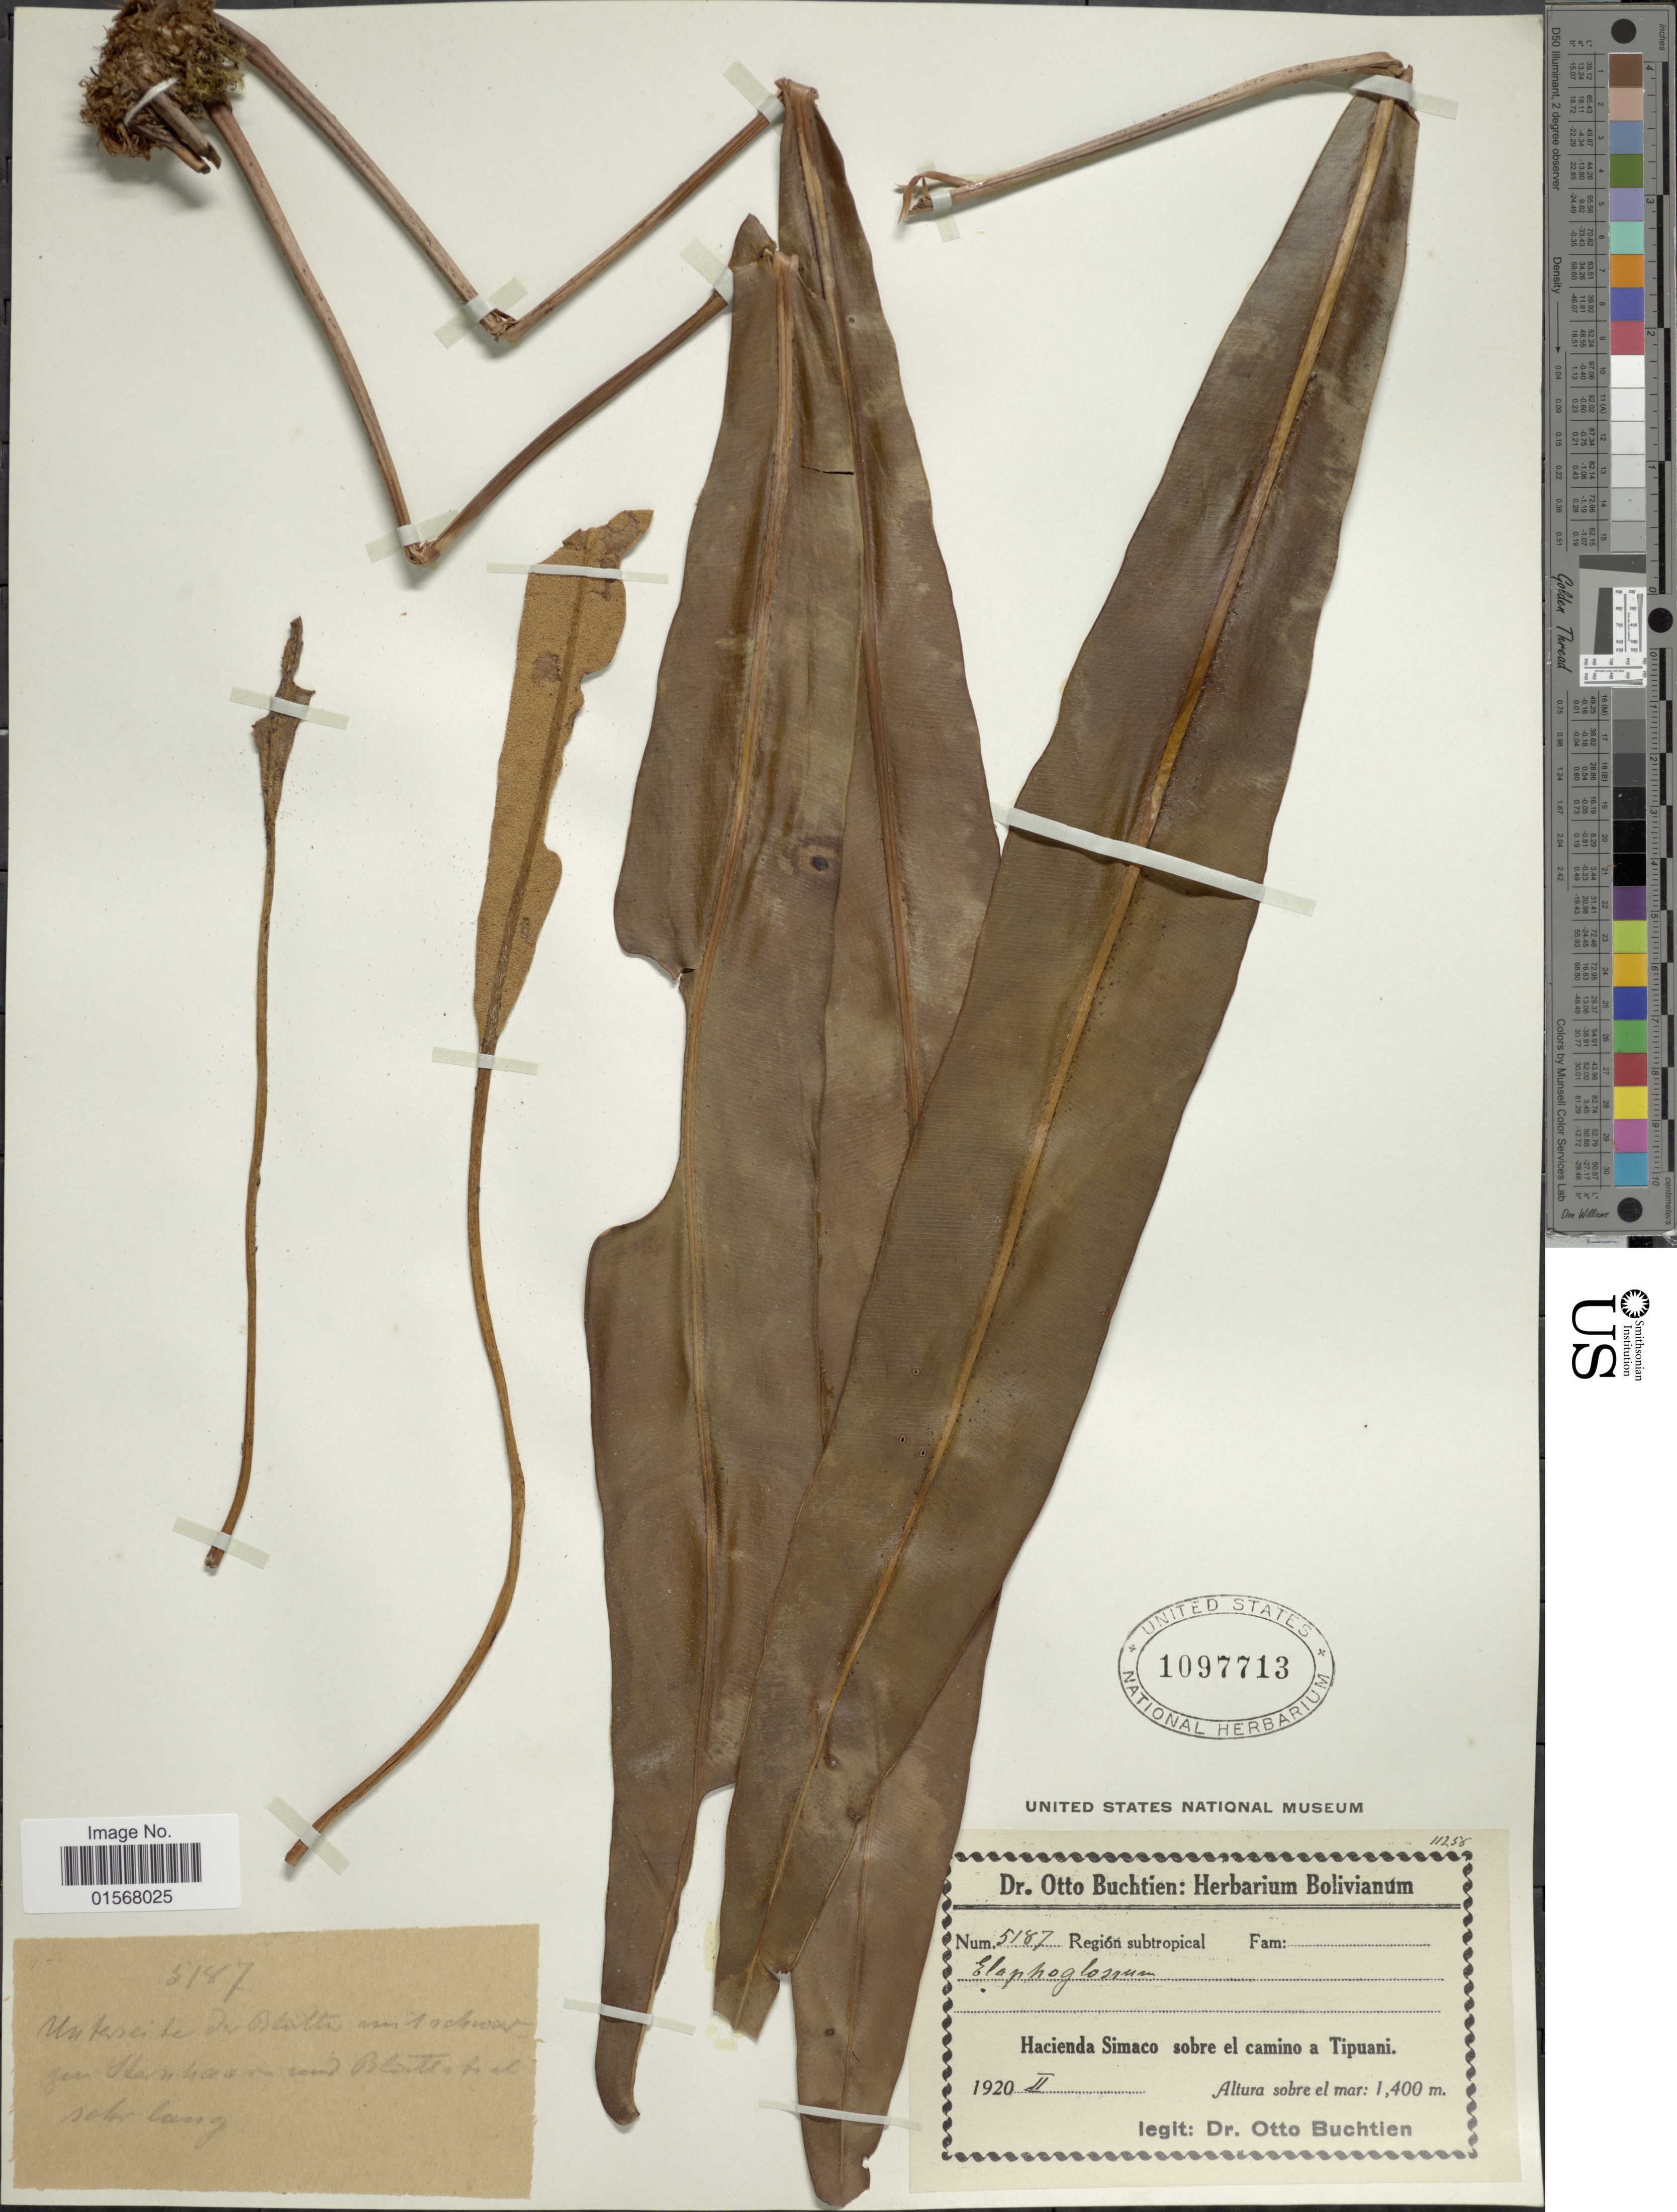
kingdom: Plantae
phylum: Tracheophyta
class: Polypodiopsida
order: Polypodiales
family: Dryopteridaceae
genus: Elaphoglossum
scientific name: Elaphoglossum sp.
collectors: O. Buchtien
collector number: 5187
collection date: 1920-02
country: Bolivia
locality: Hacienda Simaco sobre el camino a Tipuani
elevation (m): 1400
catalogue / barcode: US 1097713